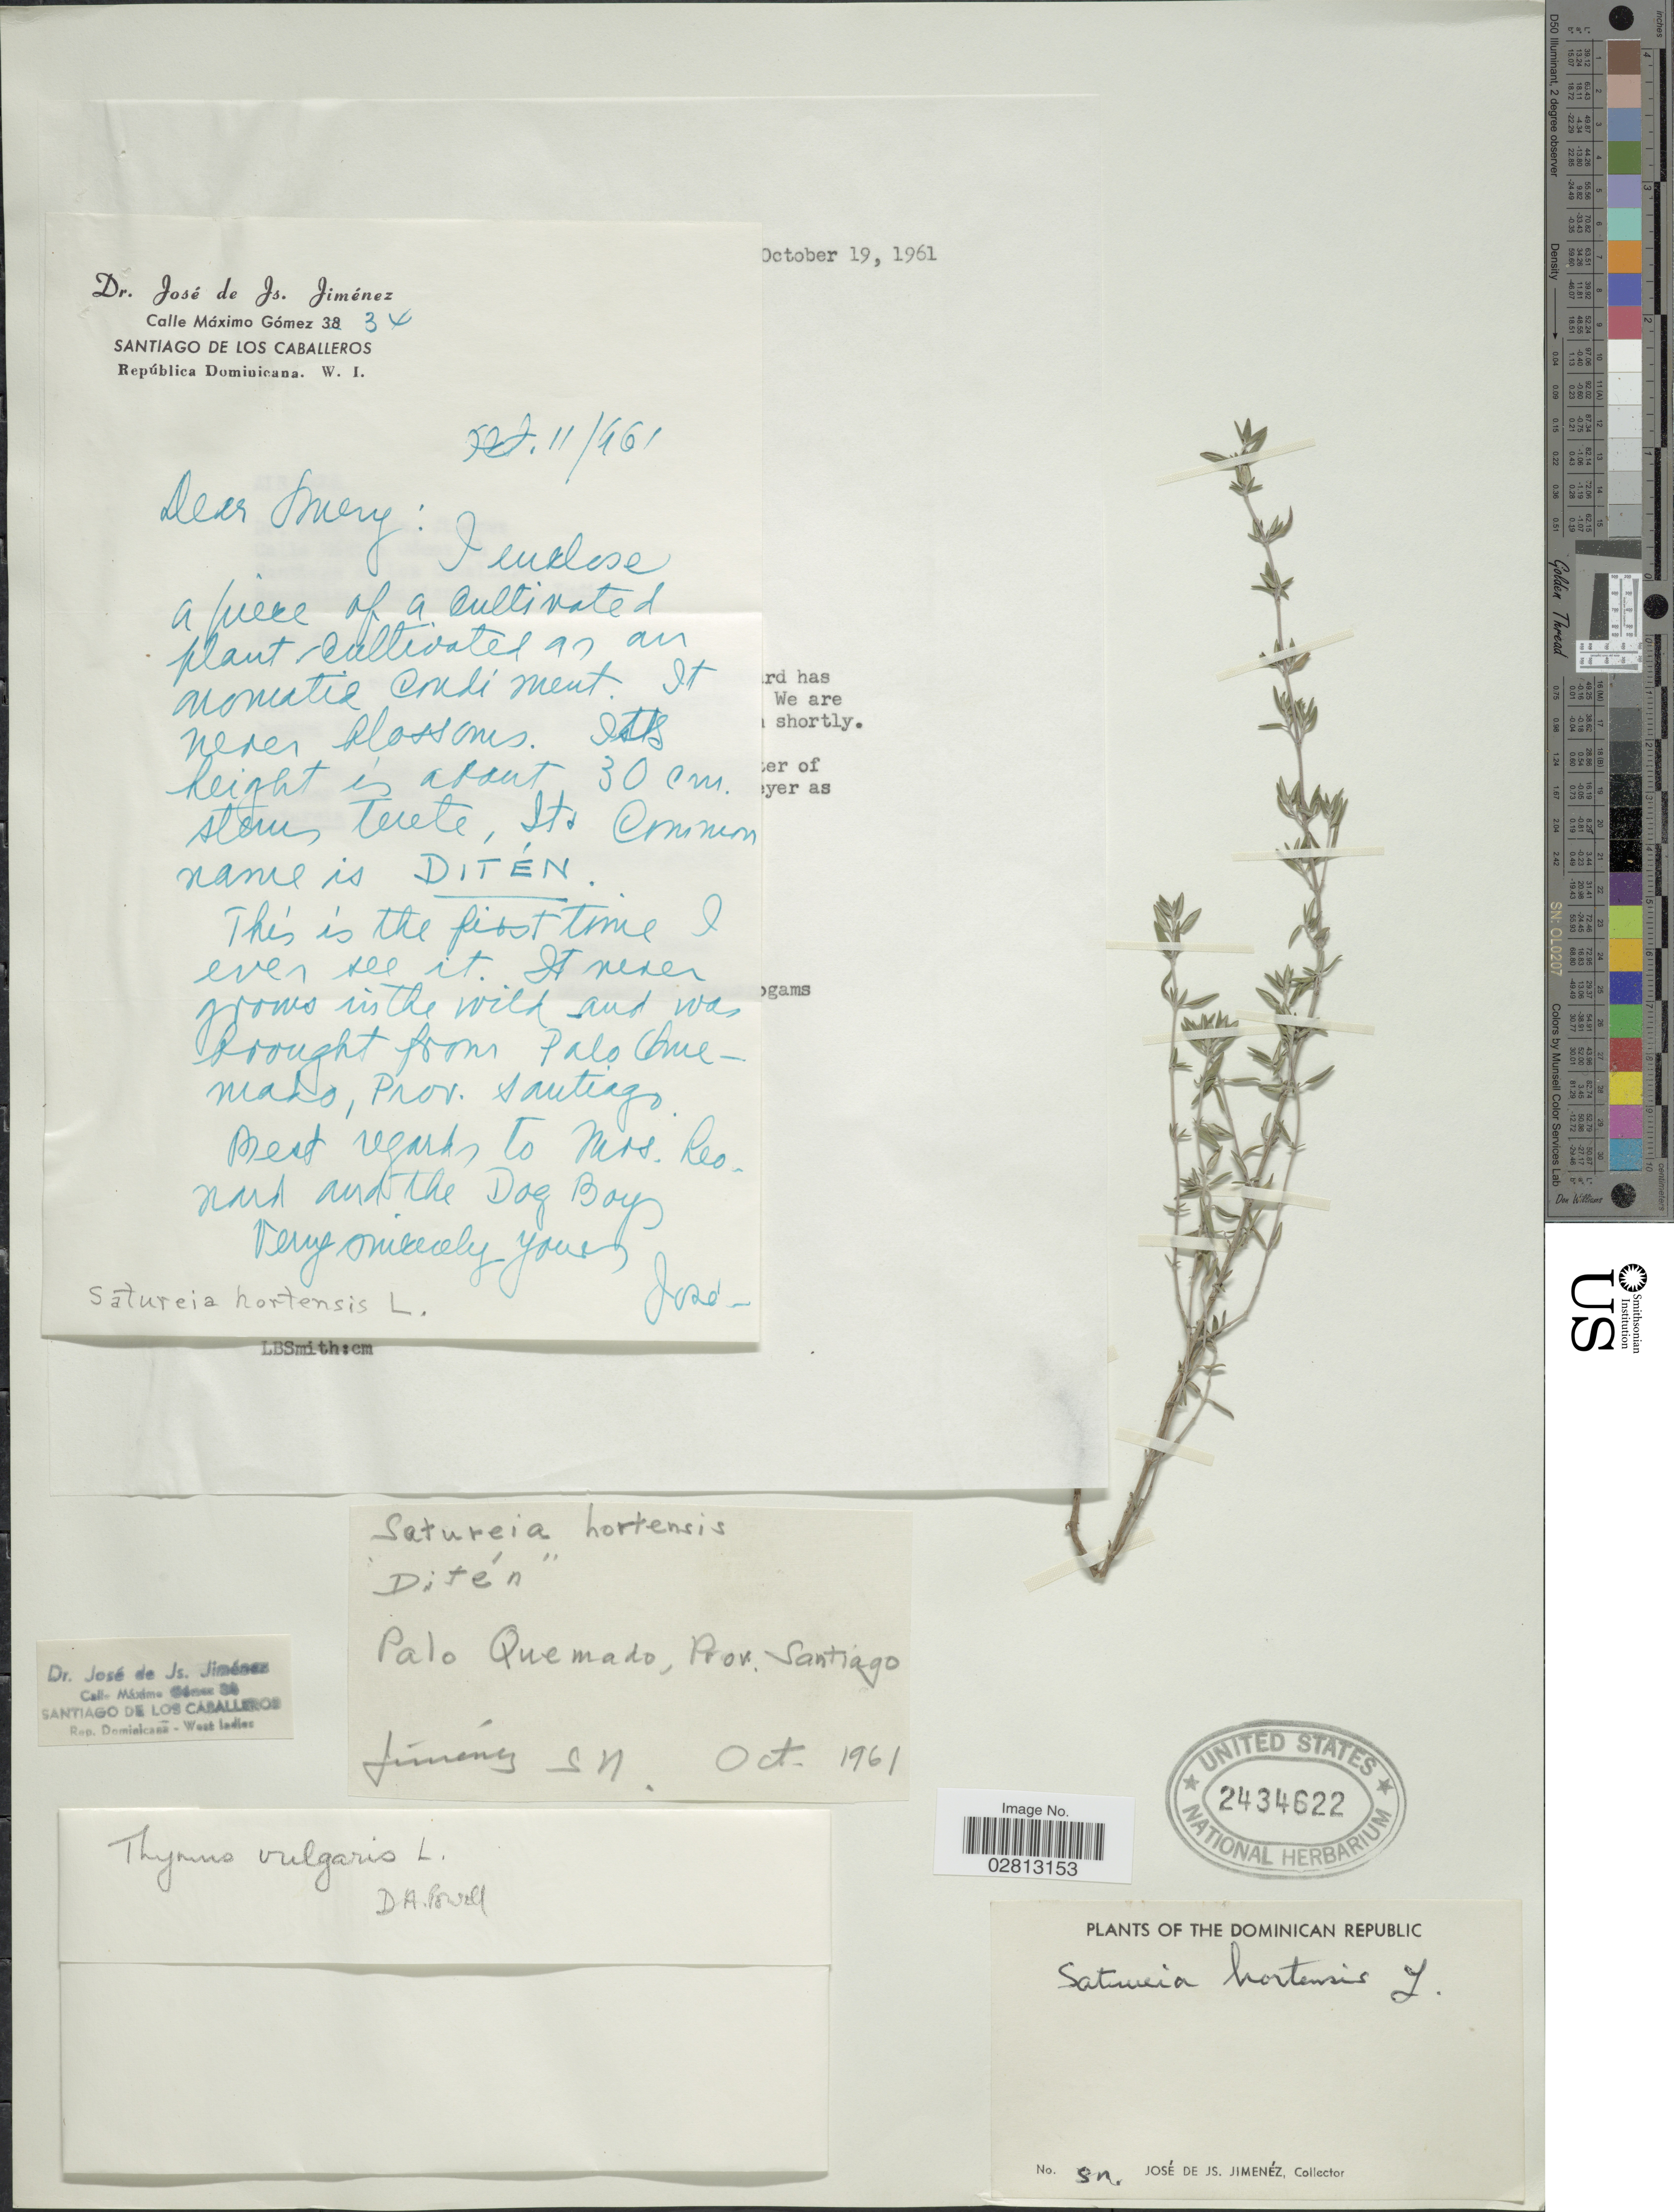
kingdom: Plantae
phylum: Tracheophyta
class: Magnoliopsida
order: Lamiales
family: Lamiaceae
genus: Thymus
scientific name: Thymus vulgaris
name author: L.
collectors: J. J. Jiménez Almonte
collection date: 1961-10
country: Dominican Republic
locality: Santiago de los Caballeros, Palo Quemado, Prov. Santiago.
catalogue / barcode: US 2434622